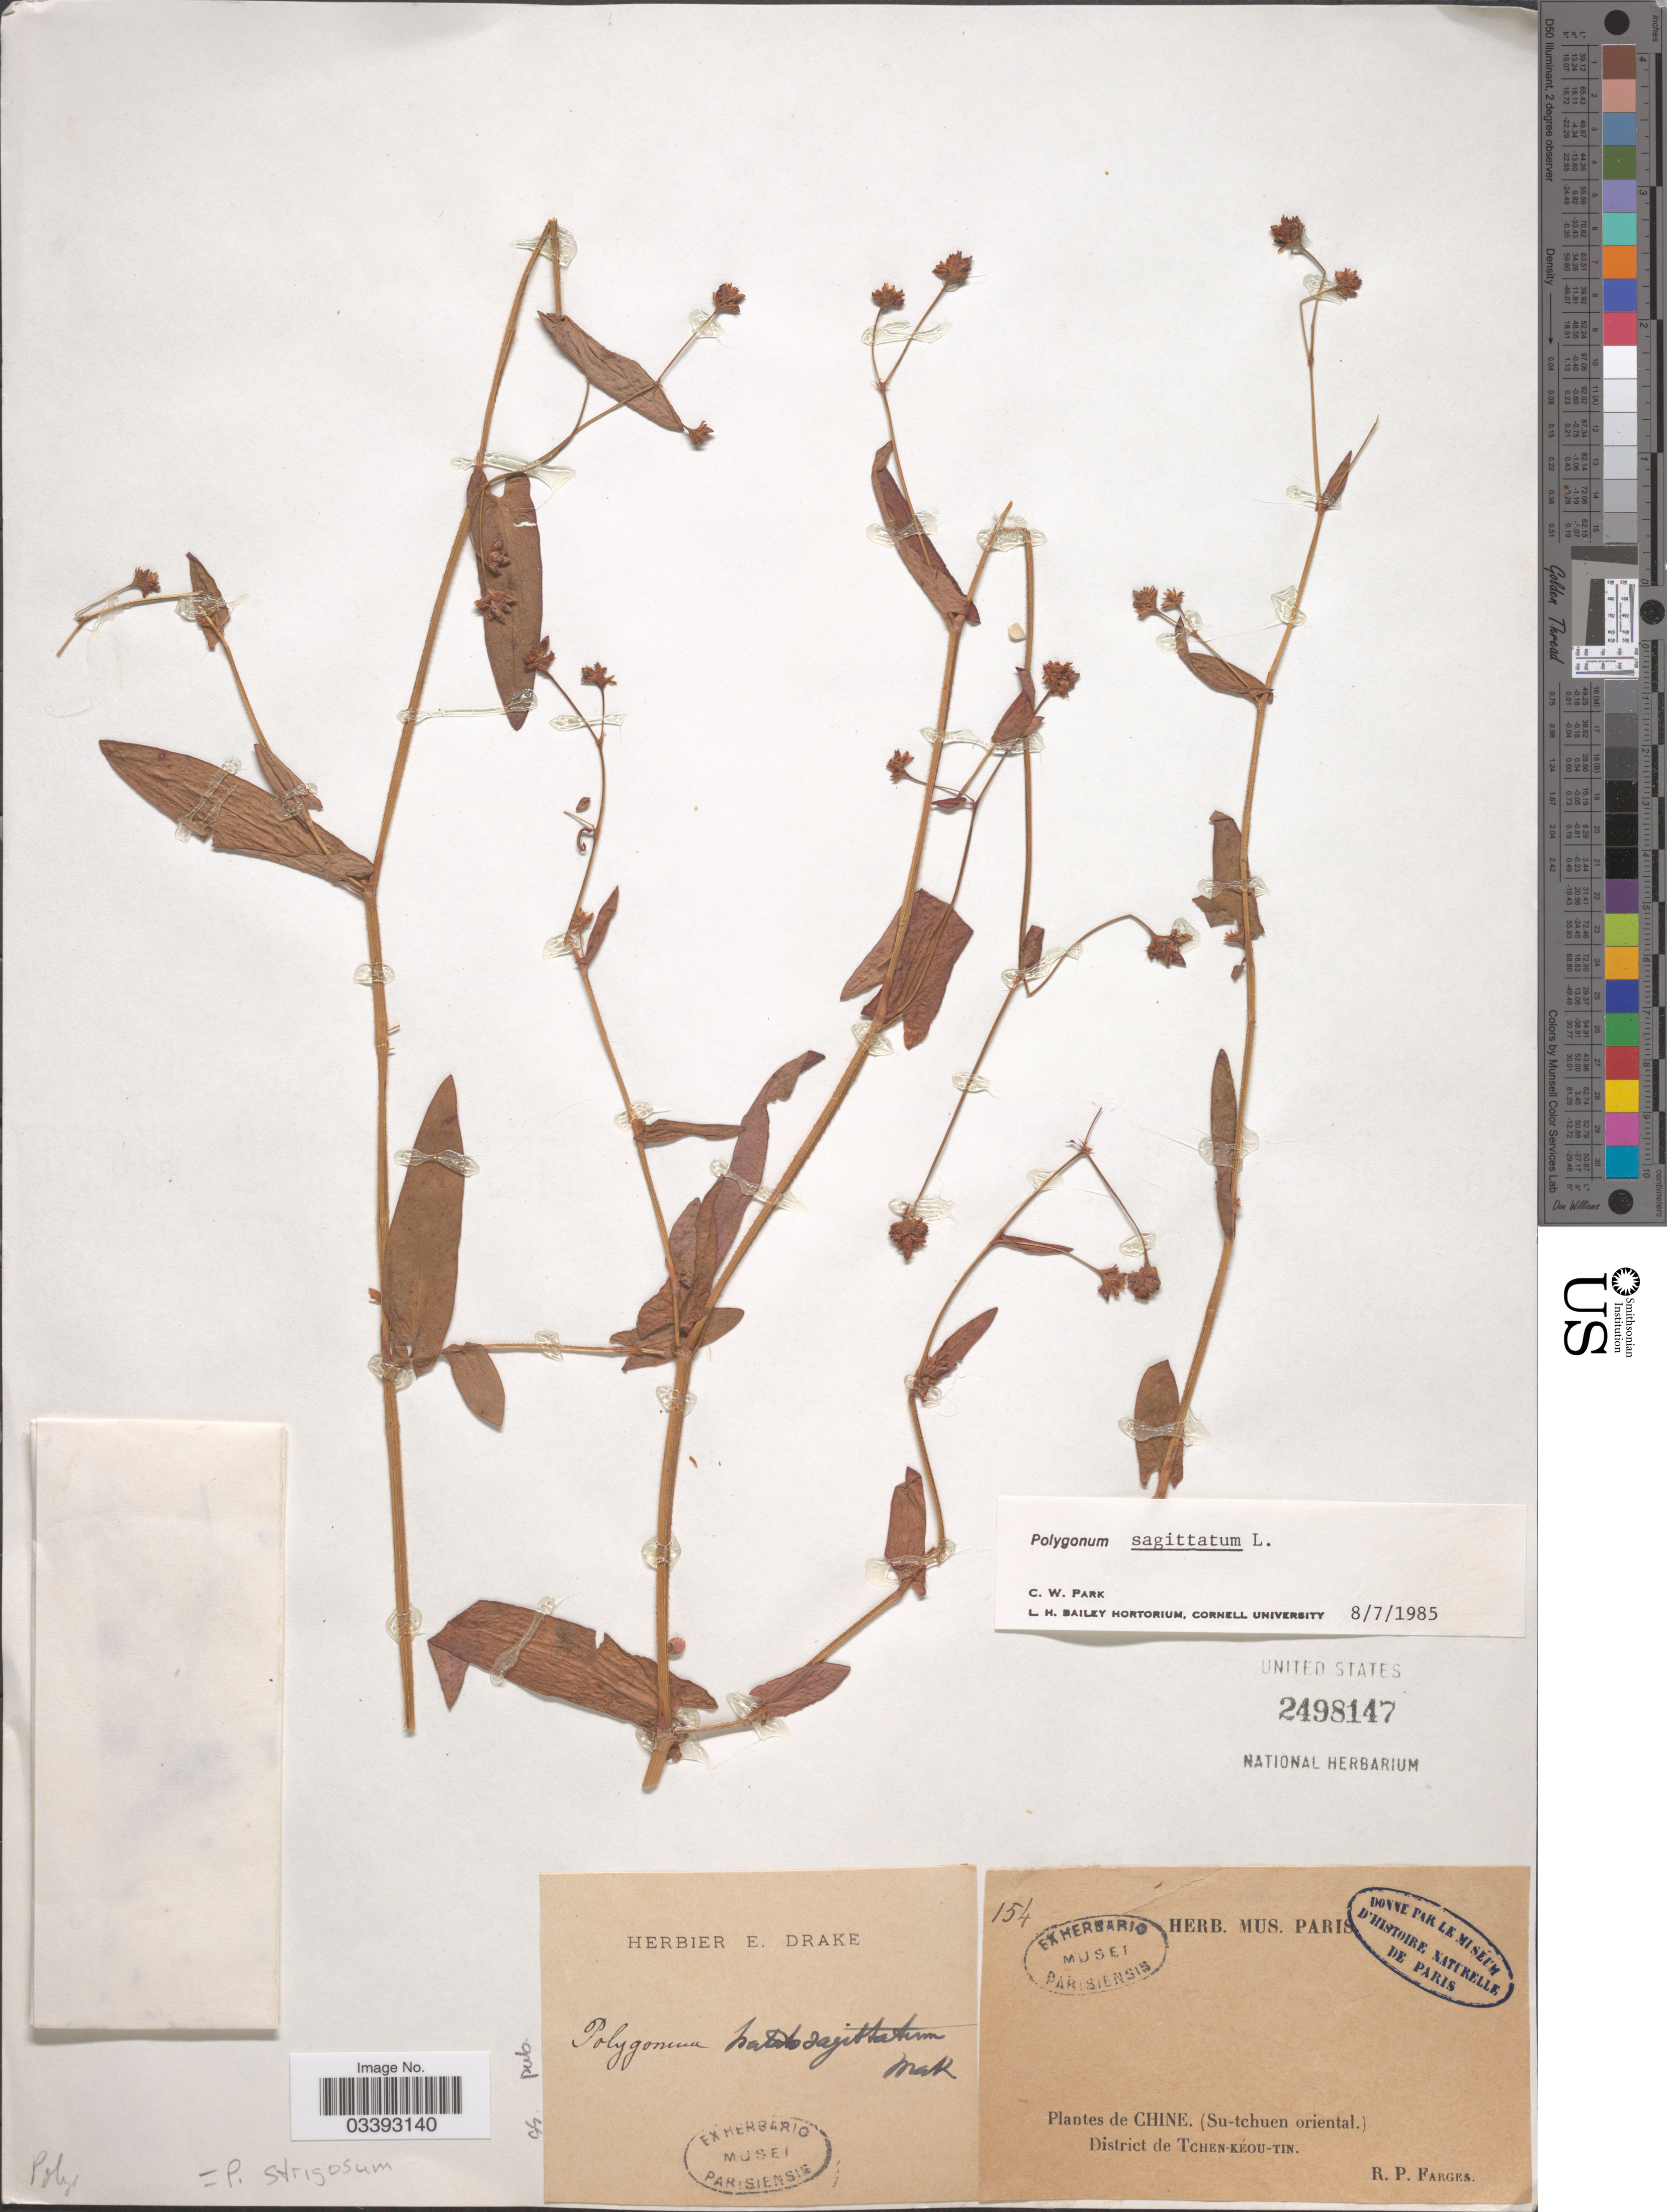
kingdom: Plantae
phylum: Tracheophyta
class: Magnoliopsida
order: Caryophyllales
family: Polygonaceae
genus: Polygonum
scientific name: Polygonum sagittatum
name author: L.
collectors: R. Farges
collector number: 154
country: China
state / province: Sichuan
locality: (Su-tchuen oriental.), District de Tchen-Kéou-Tin.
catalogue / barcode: US 2498147